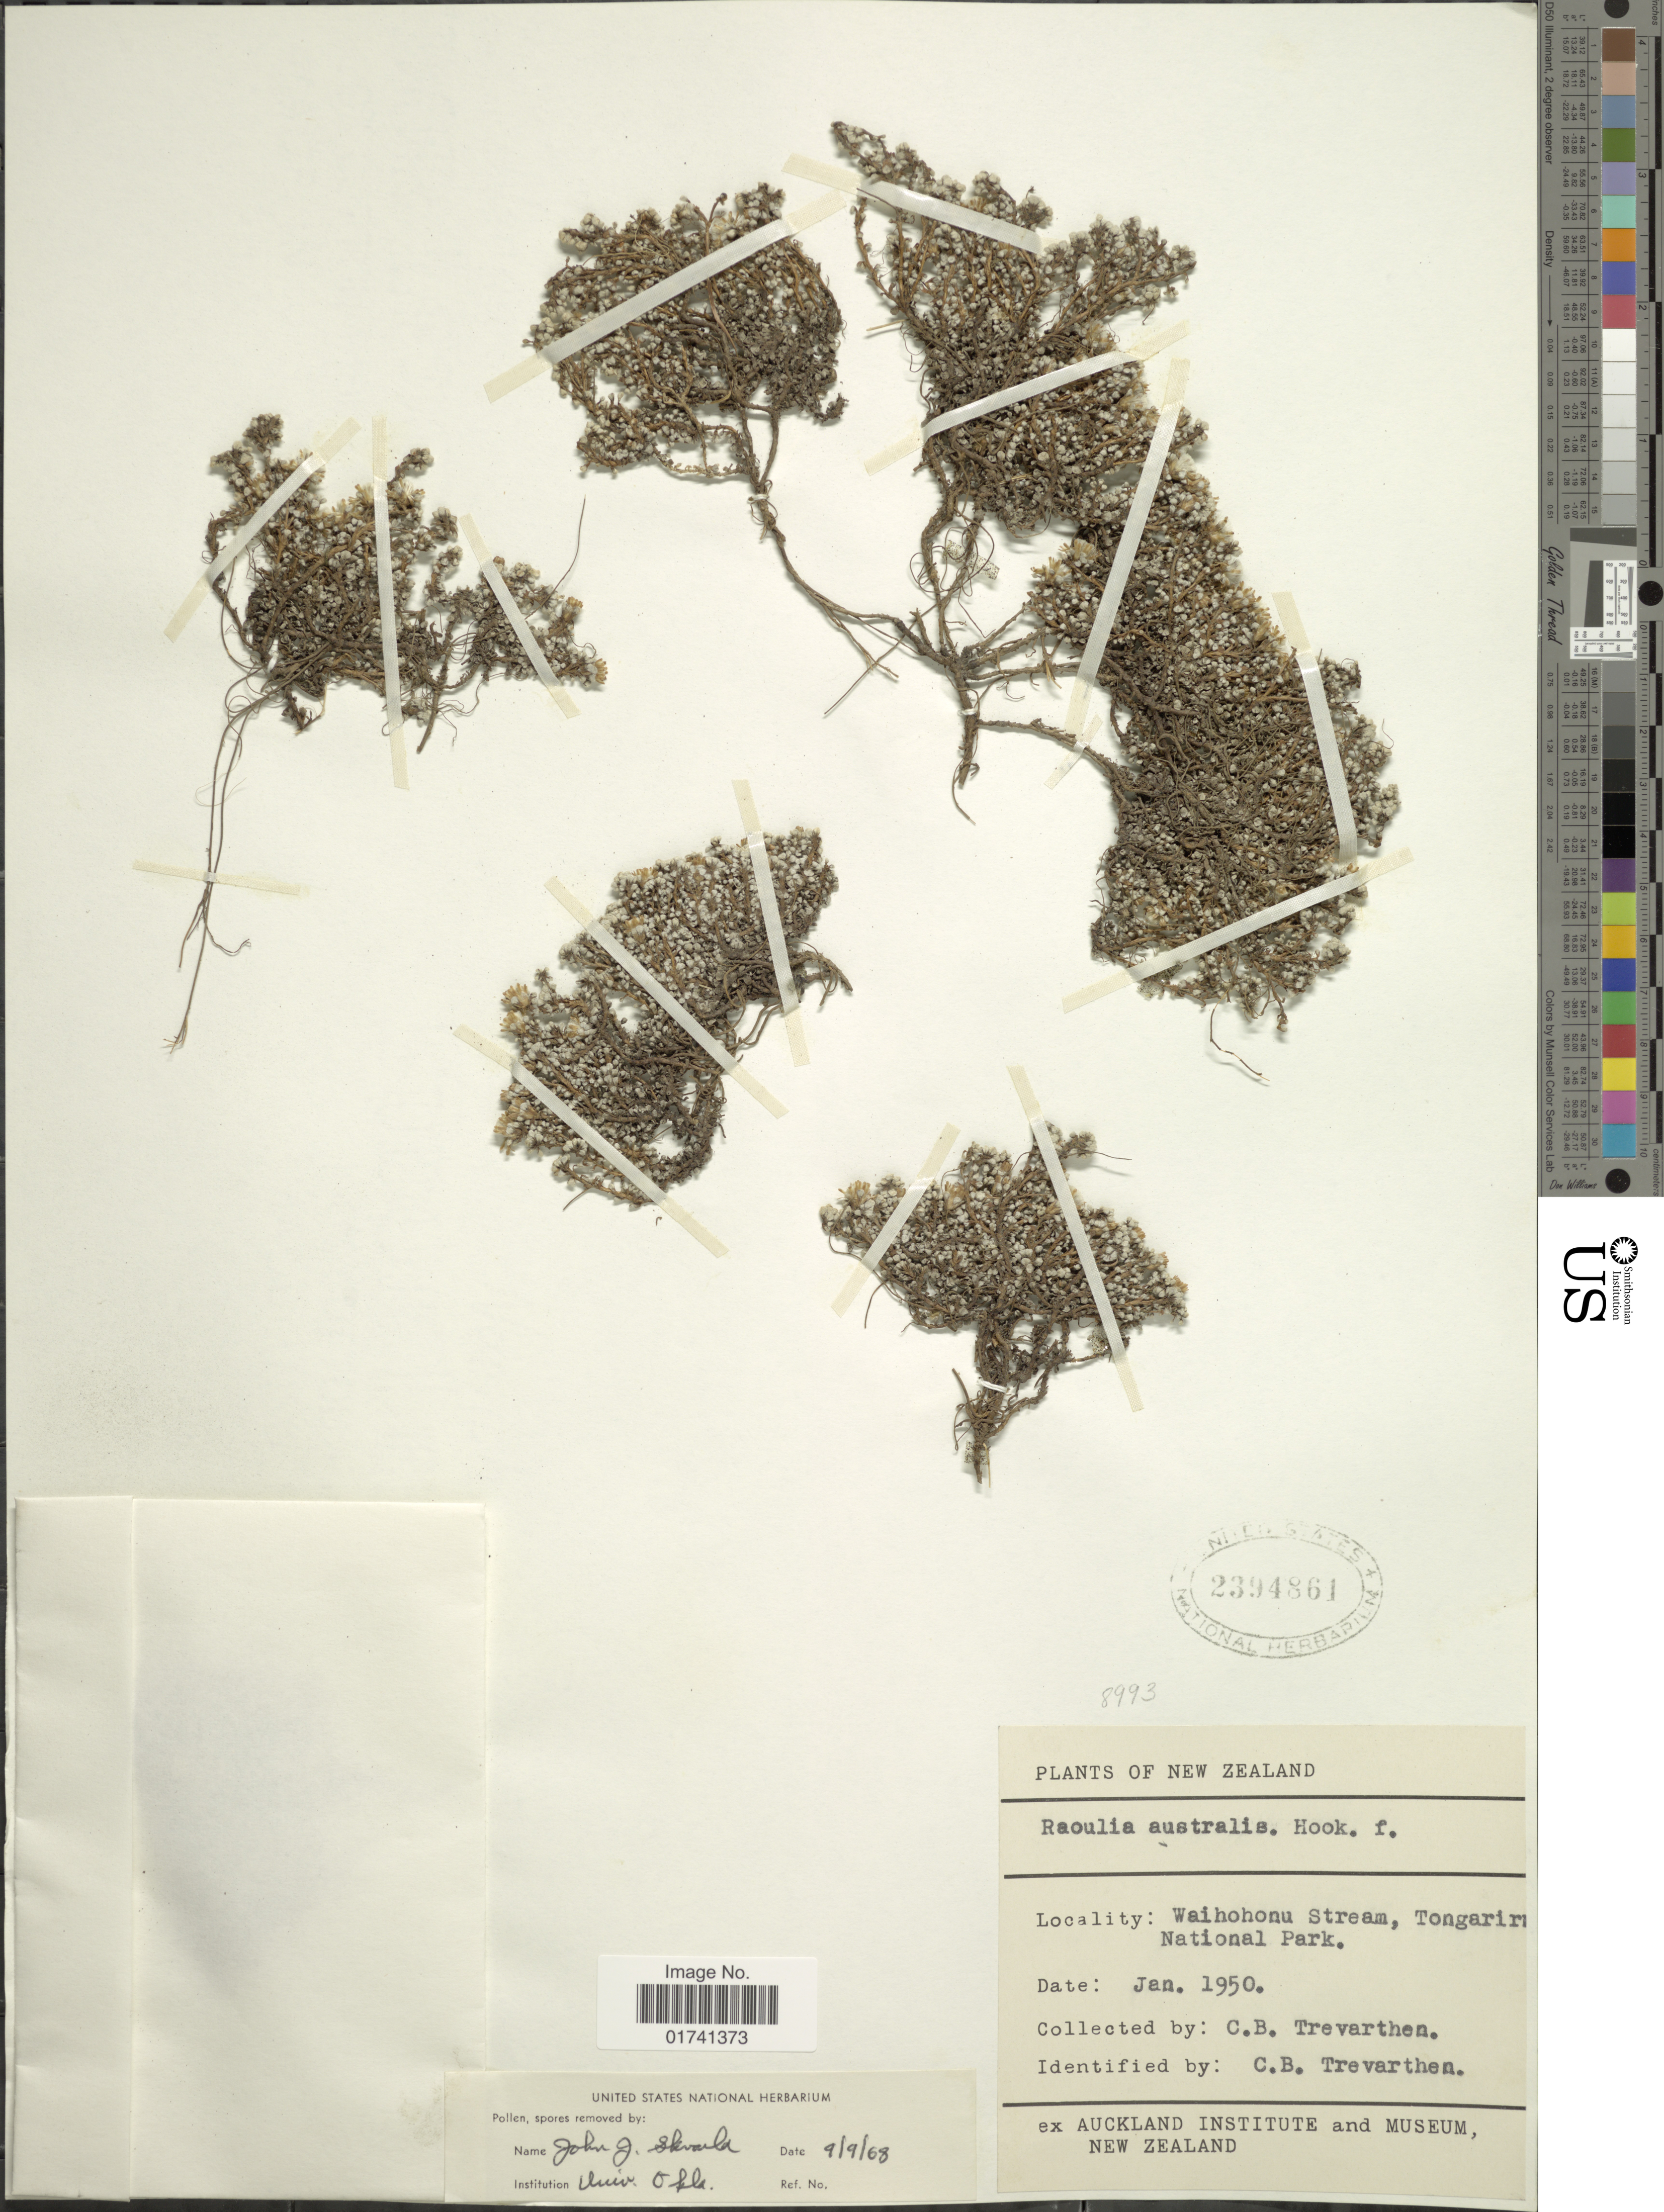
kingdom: Plantae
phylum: Tracheophyta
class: Magnoliopsida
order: Asterales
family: Asteraceae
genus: Raoulia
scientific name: Raoulia australis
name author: Hook. f.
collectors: C. Trevarthen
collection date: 1950-01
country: New Zealand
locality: Waihohonu Stream, Tongariro National Park.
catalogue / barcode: US 2394861